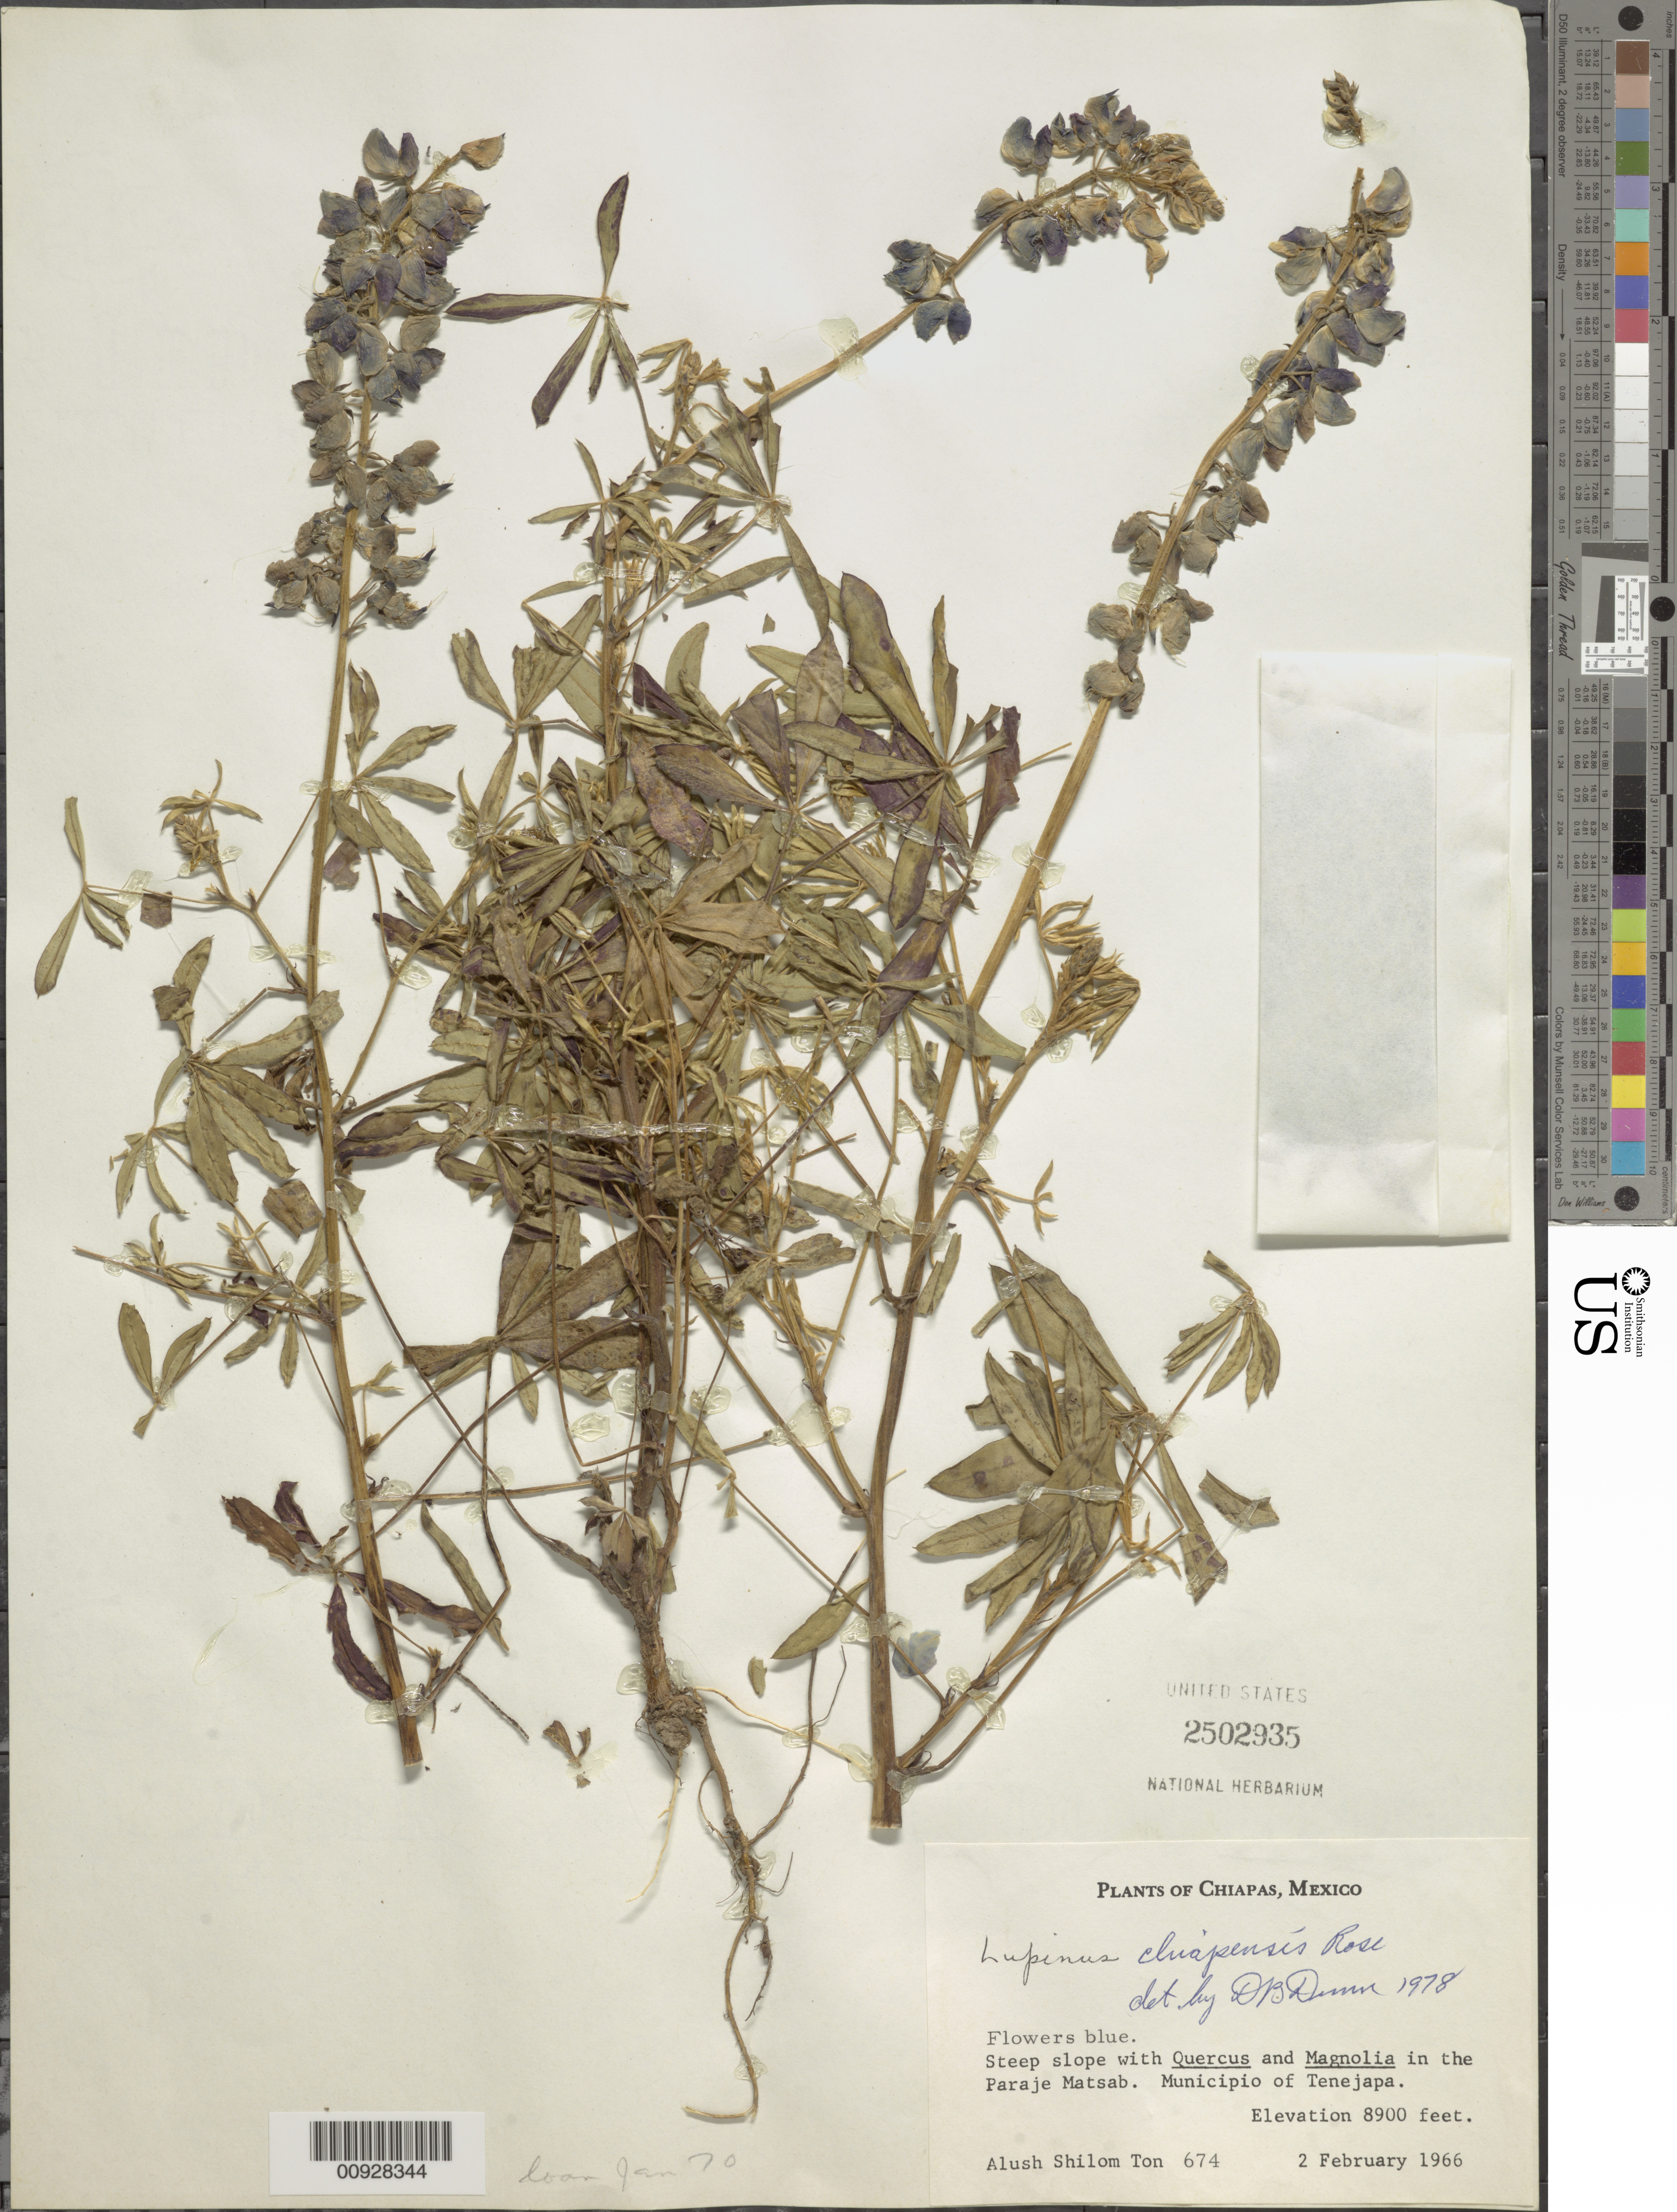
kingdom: Plantae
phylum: Tracheophyta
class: Magnoliopsida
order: Fabales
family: Fabaceae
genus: Lupinus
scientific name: Lupinus chiapensis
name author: Rose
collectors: A. Shilom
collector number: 674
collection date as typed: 02 Feb 1966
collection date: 1966-02-02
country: Mexico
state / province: Chiapas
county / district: Tenejapa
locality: In the Paraje Matsab. Municipio of Tenejapa, Chiapas.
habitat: Steep slope with Quercus and Magnolia.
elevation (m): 2713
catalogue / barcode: US 2502935